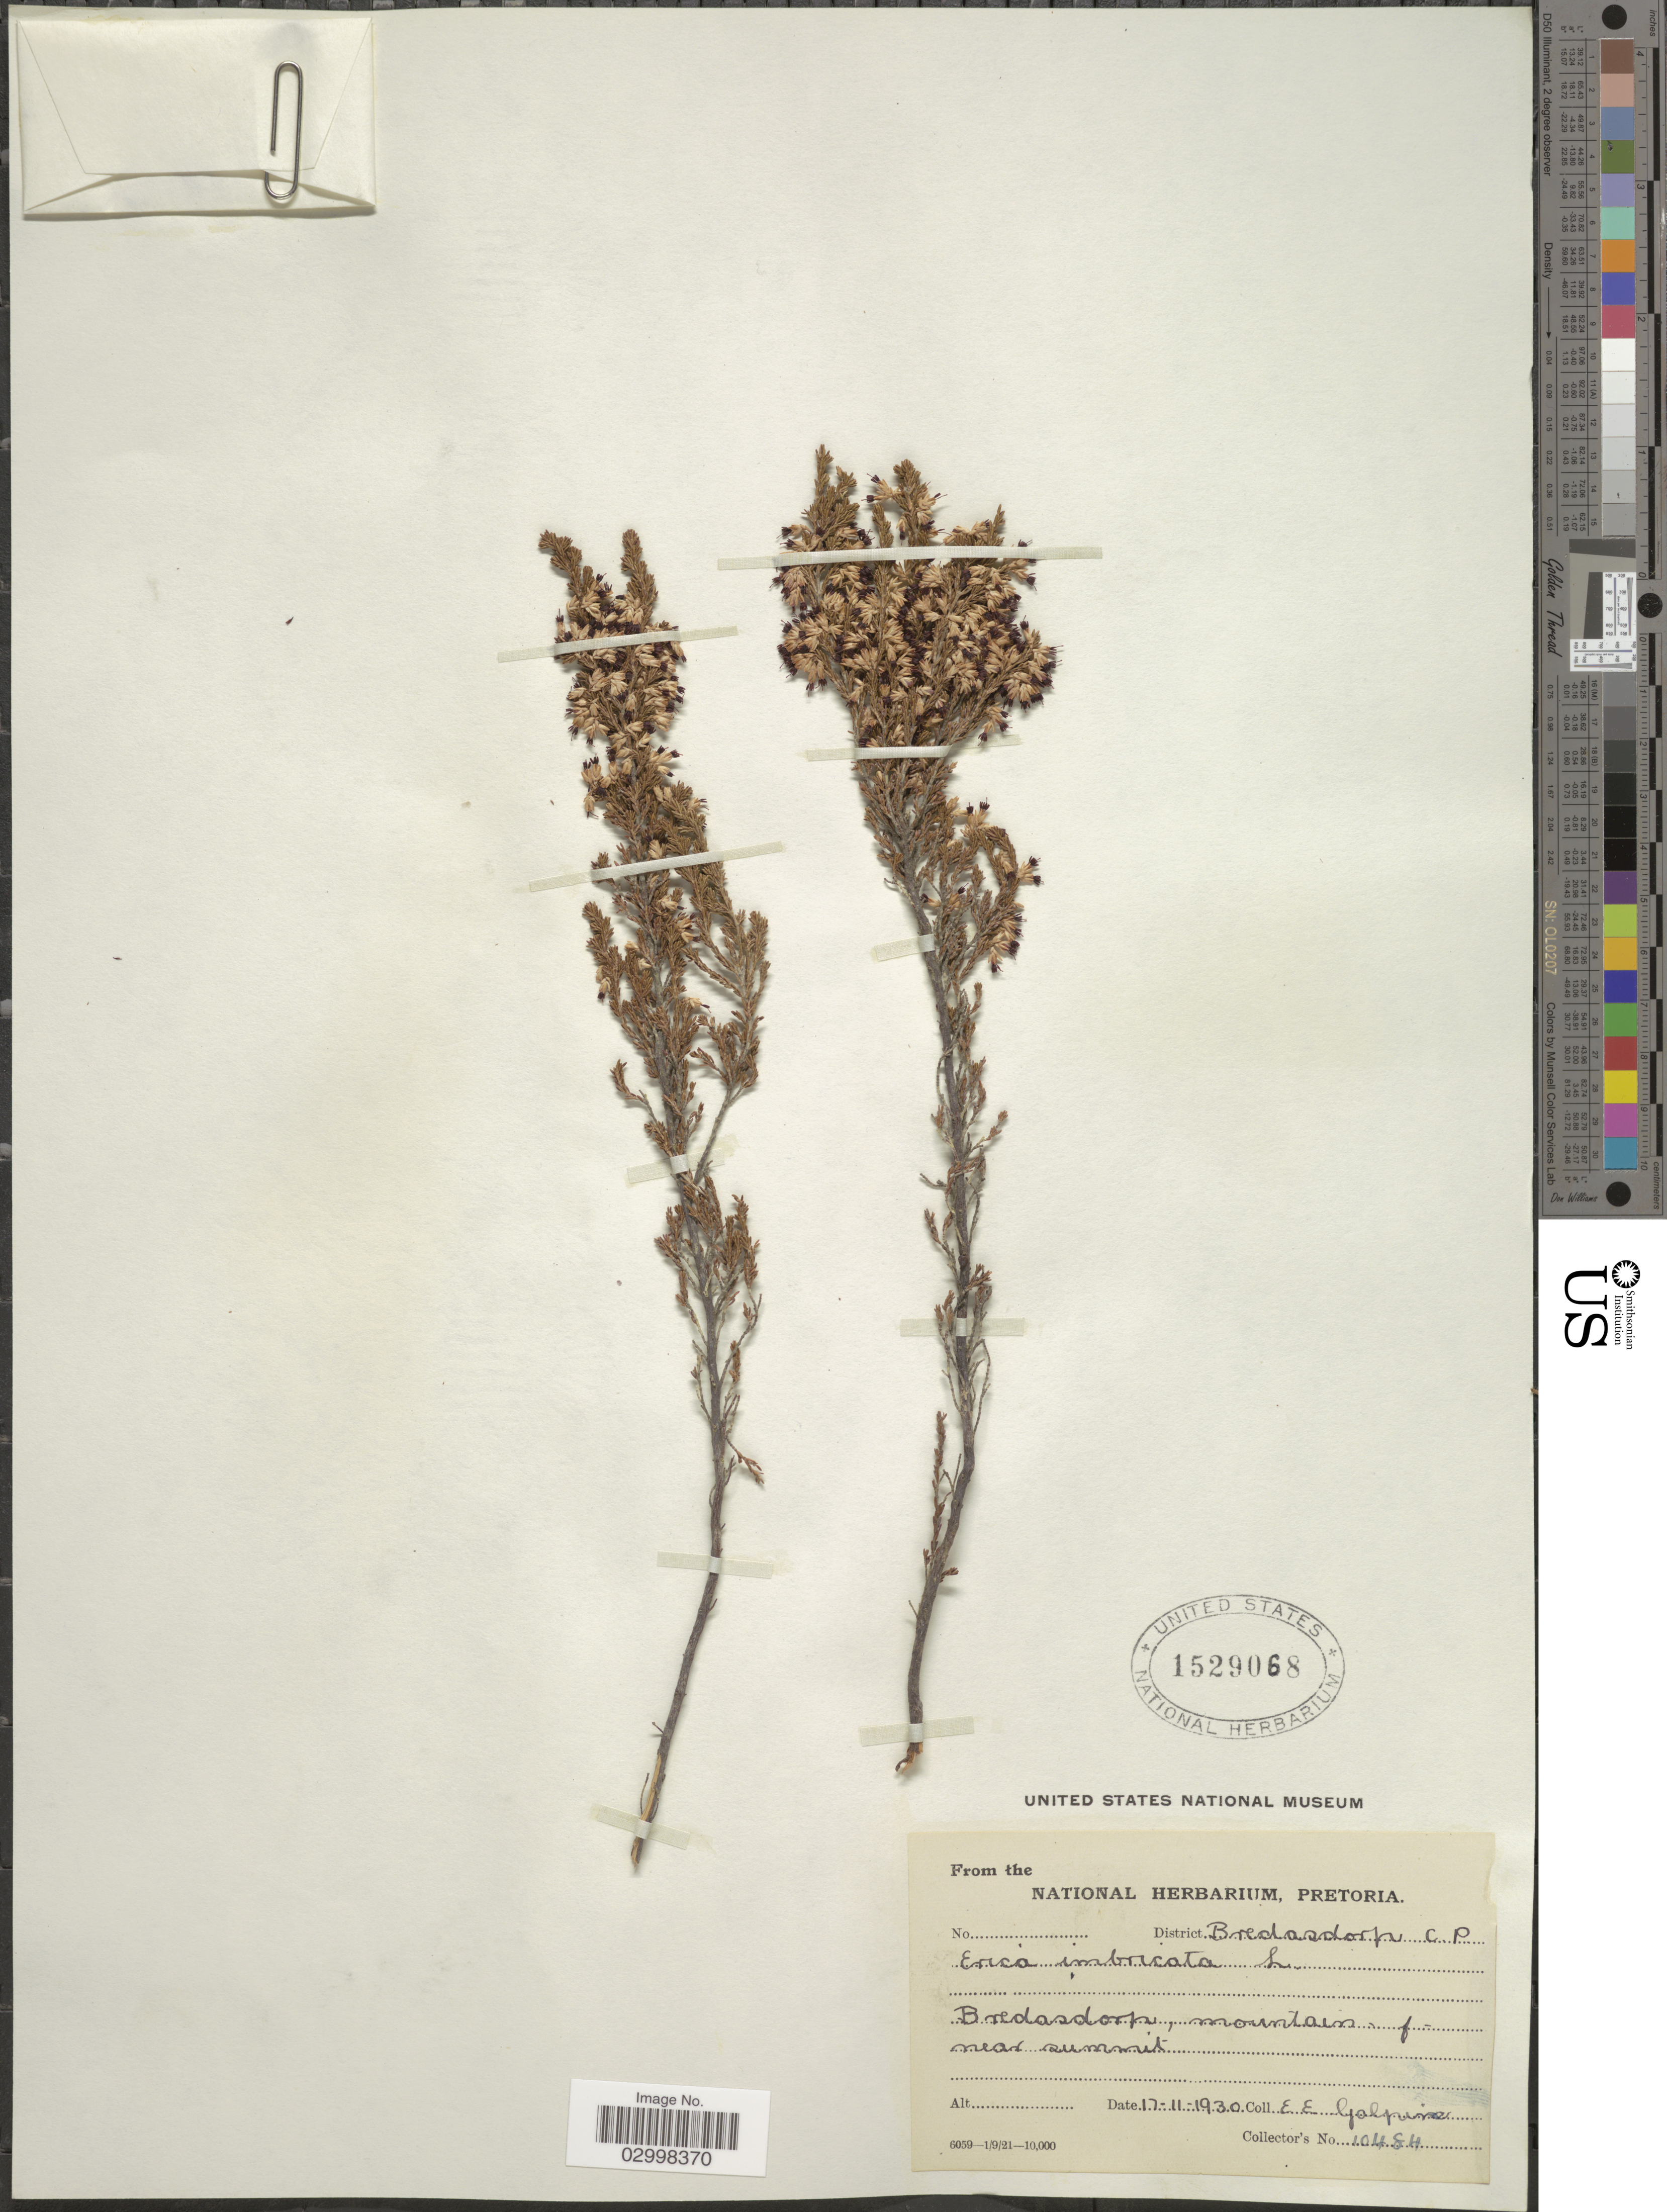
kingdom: Plantae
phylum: Tracheophyta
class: Magnoliopsida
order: Ericales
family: Ericaceae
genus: Erica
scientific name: Erica imbricata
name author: L.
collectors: E. Galpin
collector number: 10484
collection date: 1930-11-17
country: South Africa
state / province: Western Cape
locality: District Bredasdorp. Bredasdorp, mountains, near summit.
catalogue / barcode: US 1529068